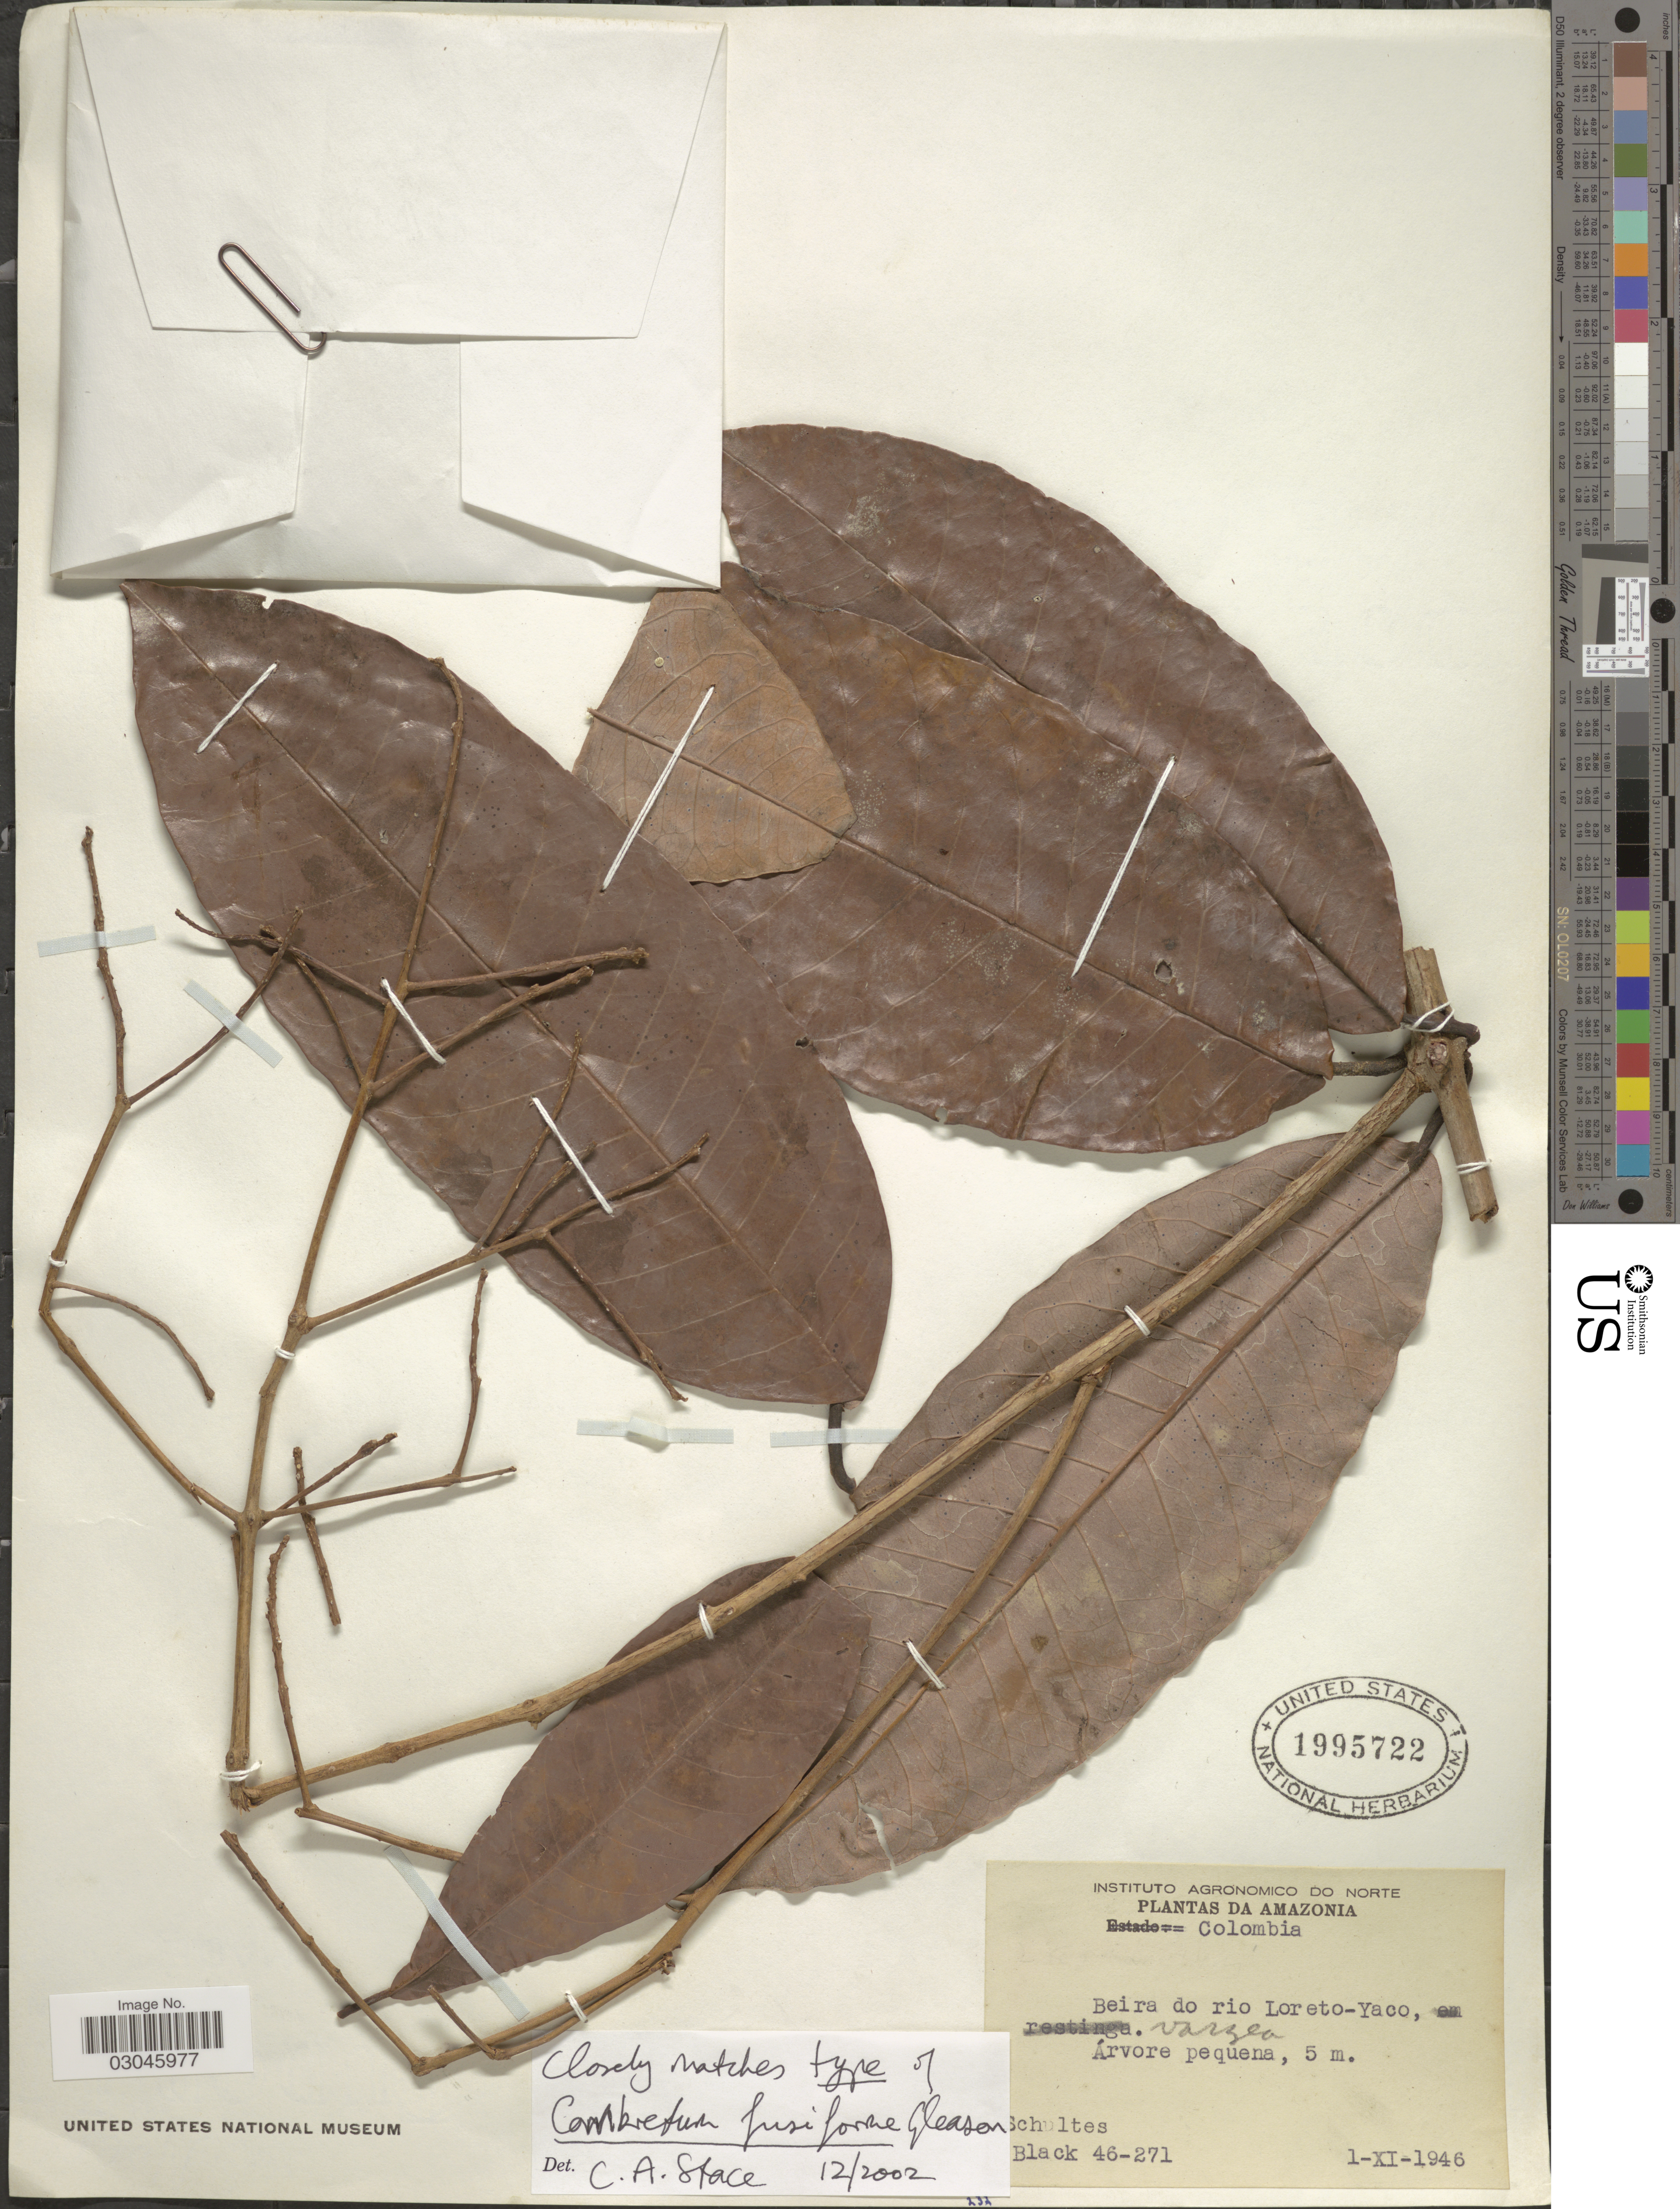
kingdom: Plantae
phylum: Tracheophyta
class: Magnoliopsida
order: Myrtales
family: Combretaceae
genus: Combretum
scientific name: Combretum fusiforme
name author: Gleason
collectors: -- Schultes & -- Black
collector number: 46-271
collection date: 1946-11-01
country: Colombia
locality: Amazonia. Beira do rio Loreto-Yaco.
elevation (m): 5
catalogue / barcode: US 1995722